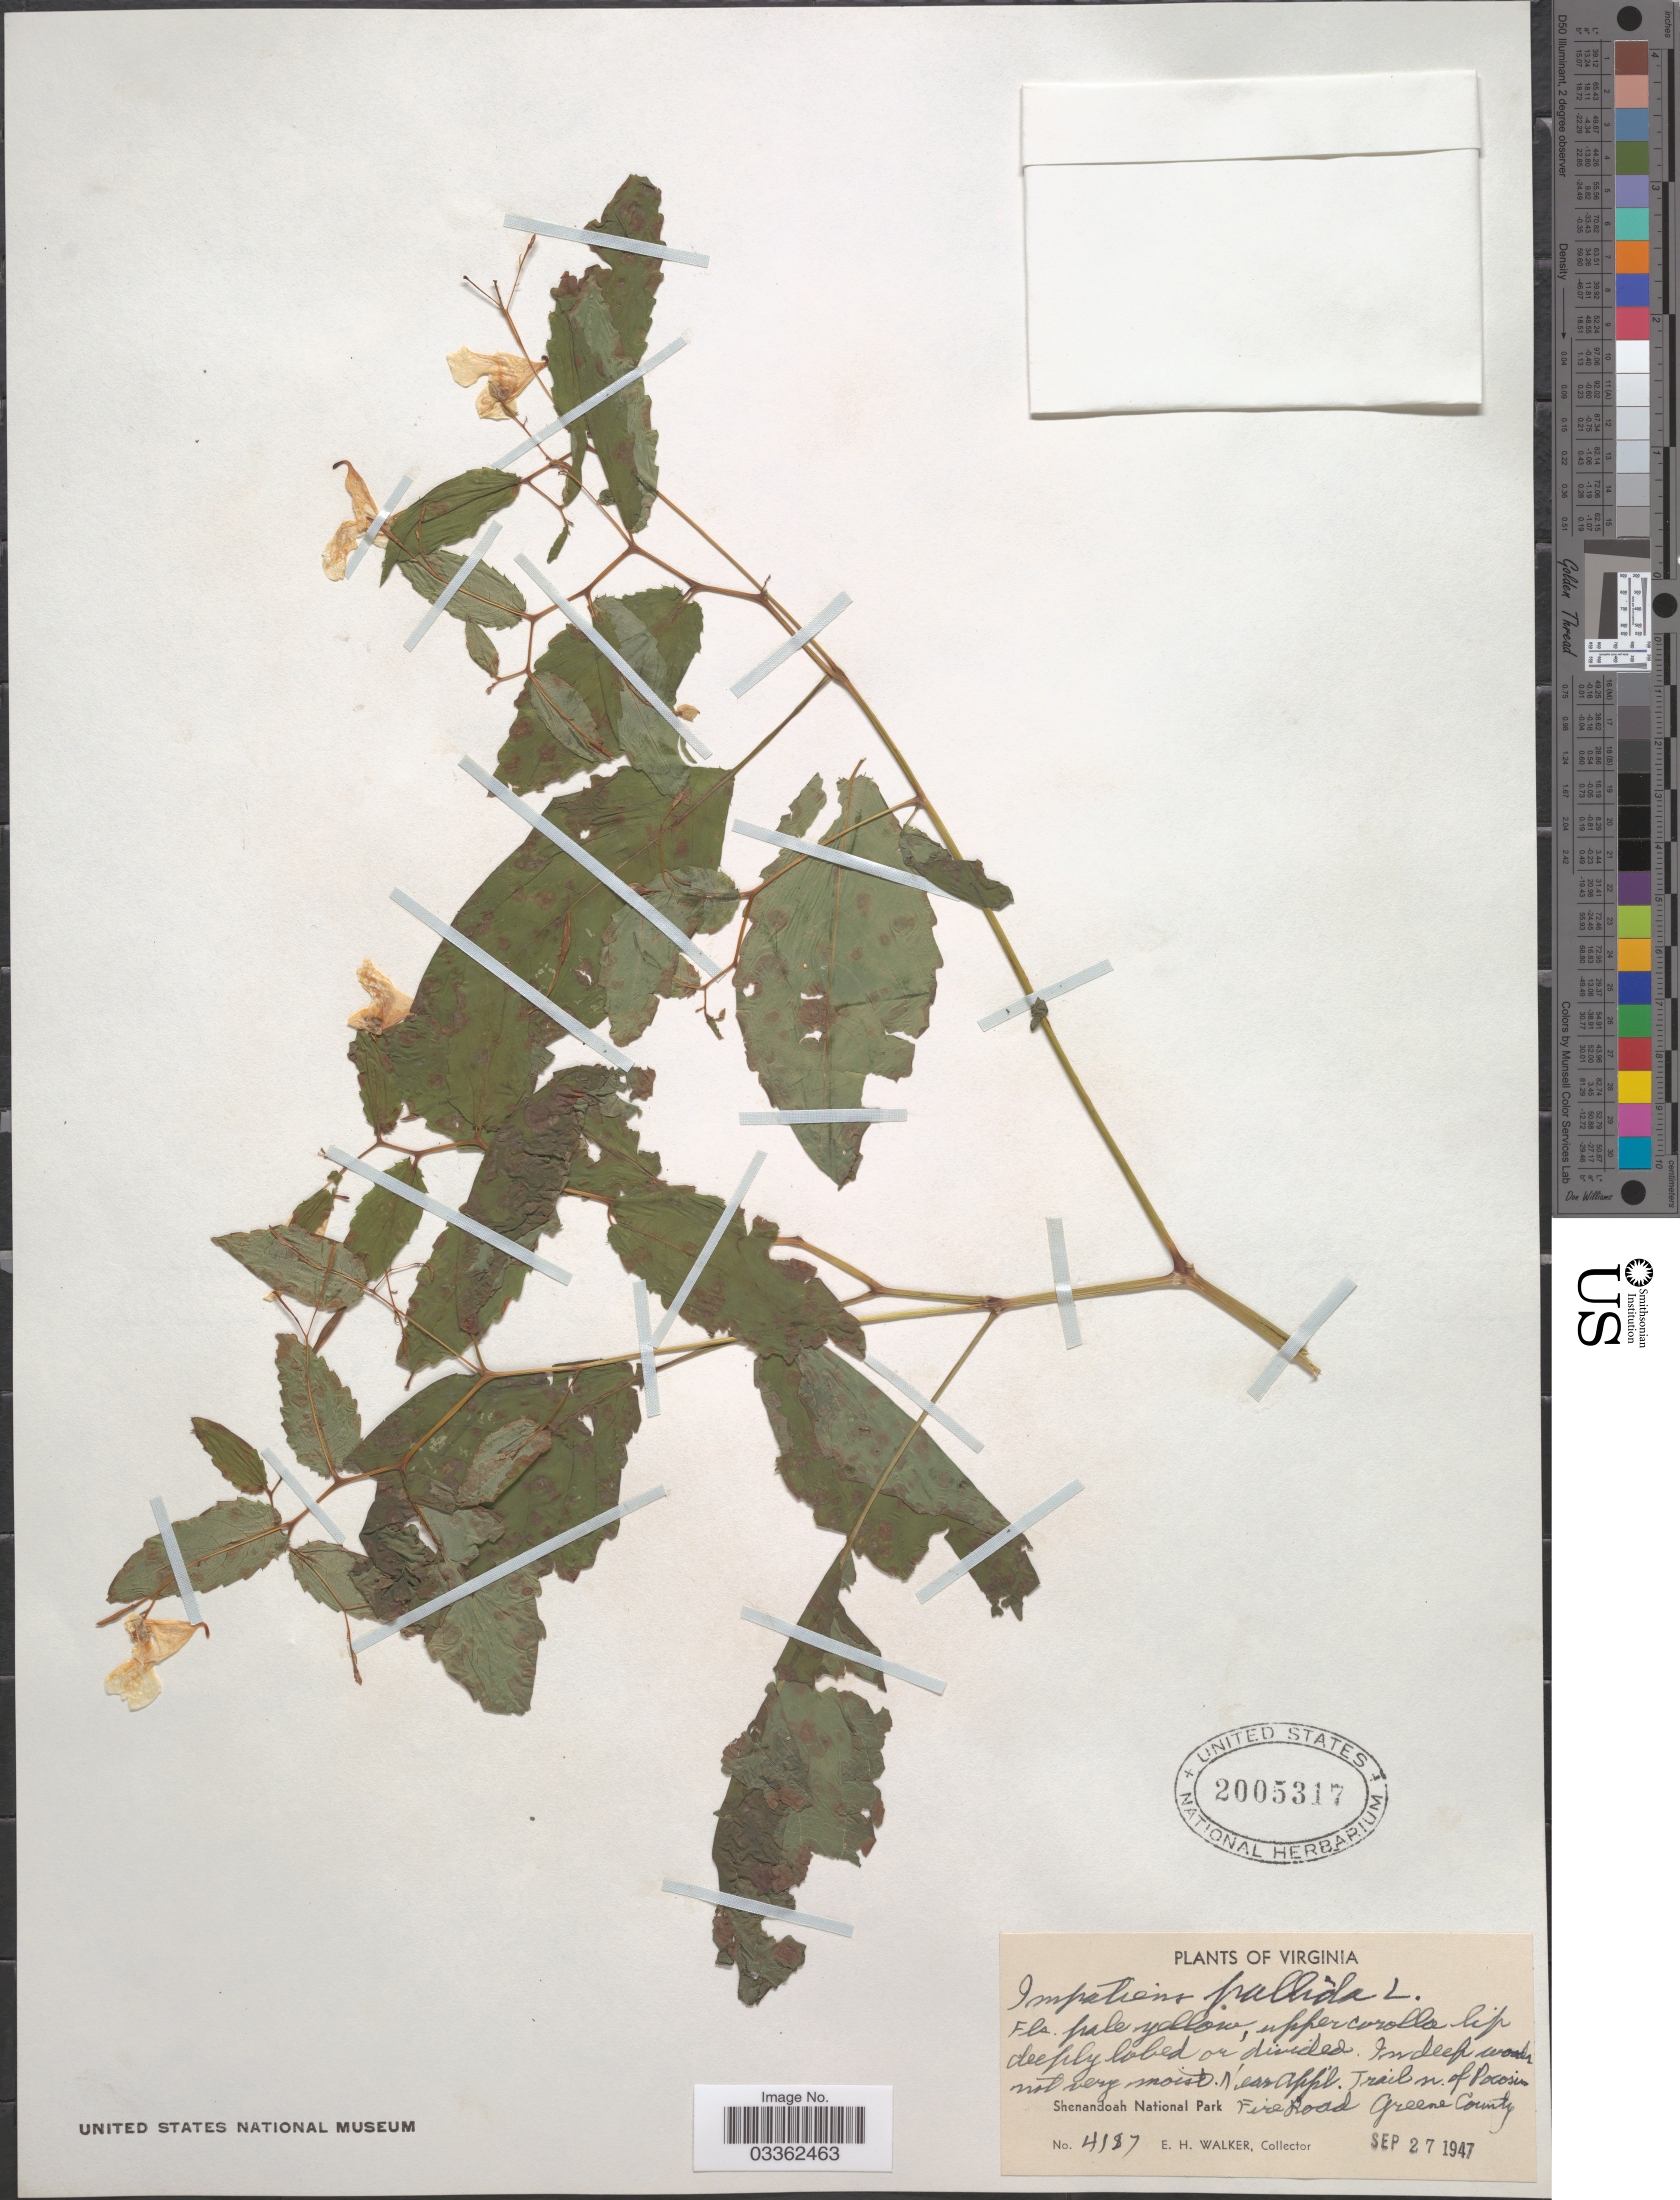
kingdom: Plantae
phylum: Tracheophyta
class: Magnoliopsida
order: Ericales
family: Balsaminaceae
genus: Impatiens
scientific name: Impatiens pallida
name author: Nutt.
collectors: E. H. Walker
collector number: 4187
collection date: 1947-09-27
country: United States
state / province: Virginia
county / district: Greene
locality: Near App'l. Trail n. of Pocosin Fire Road, Greene County. Shenandoah National Park.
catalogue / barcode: US 2005317